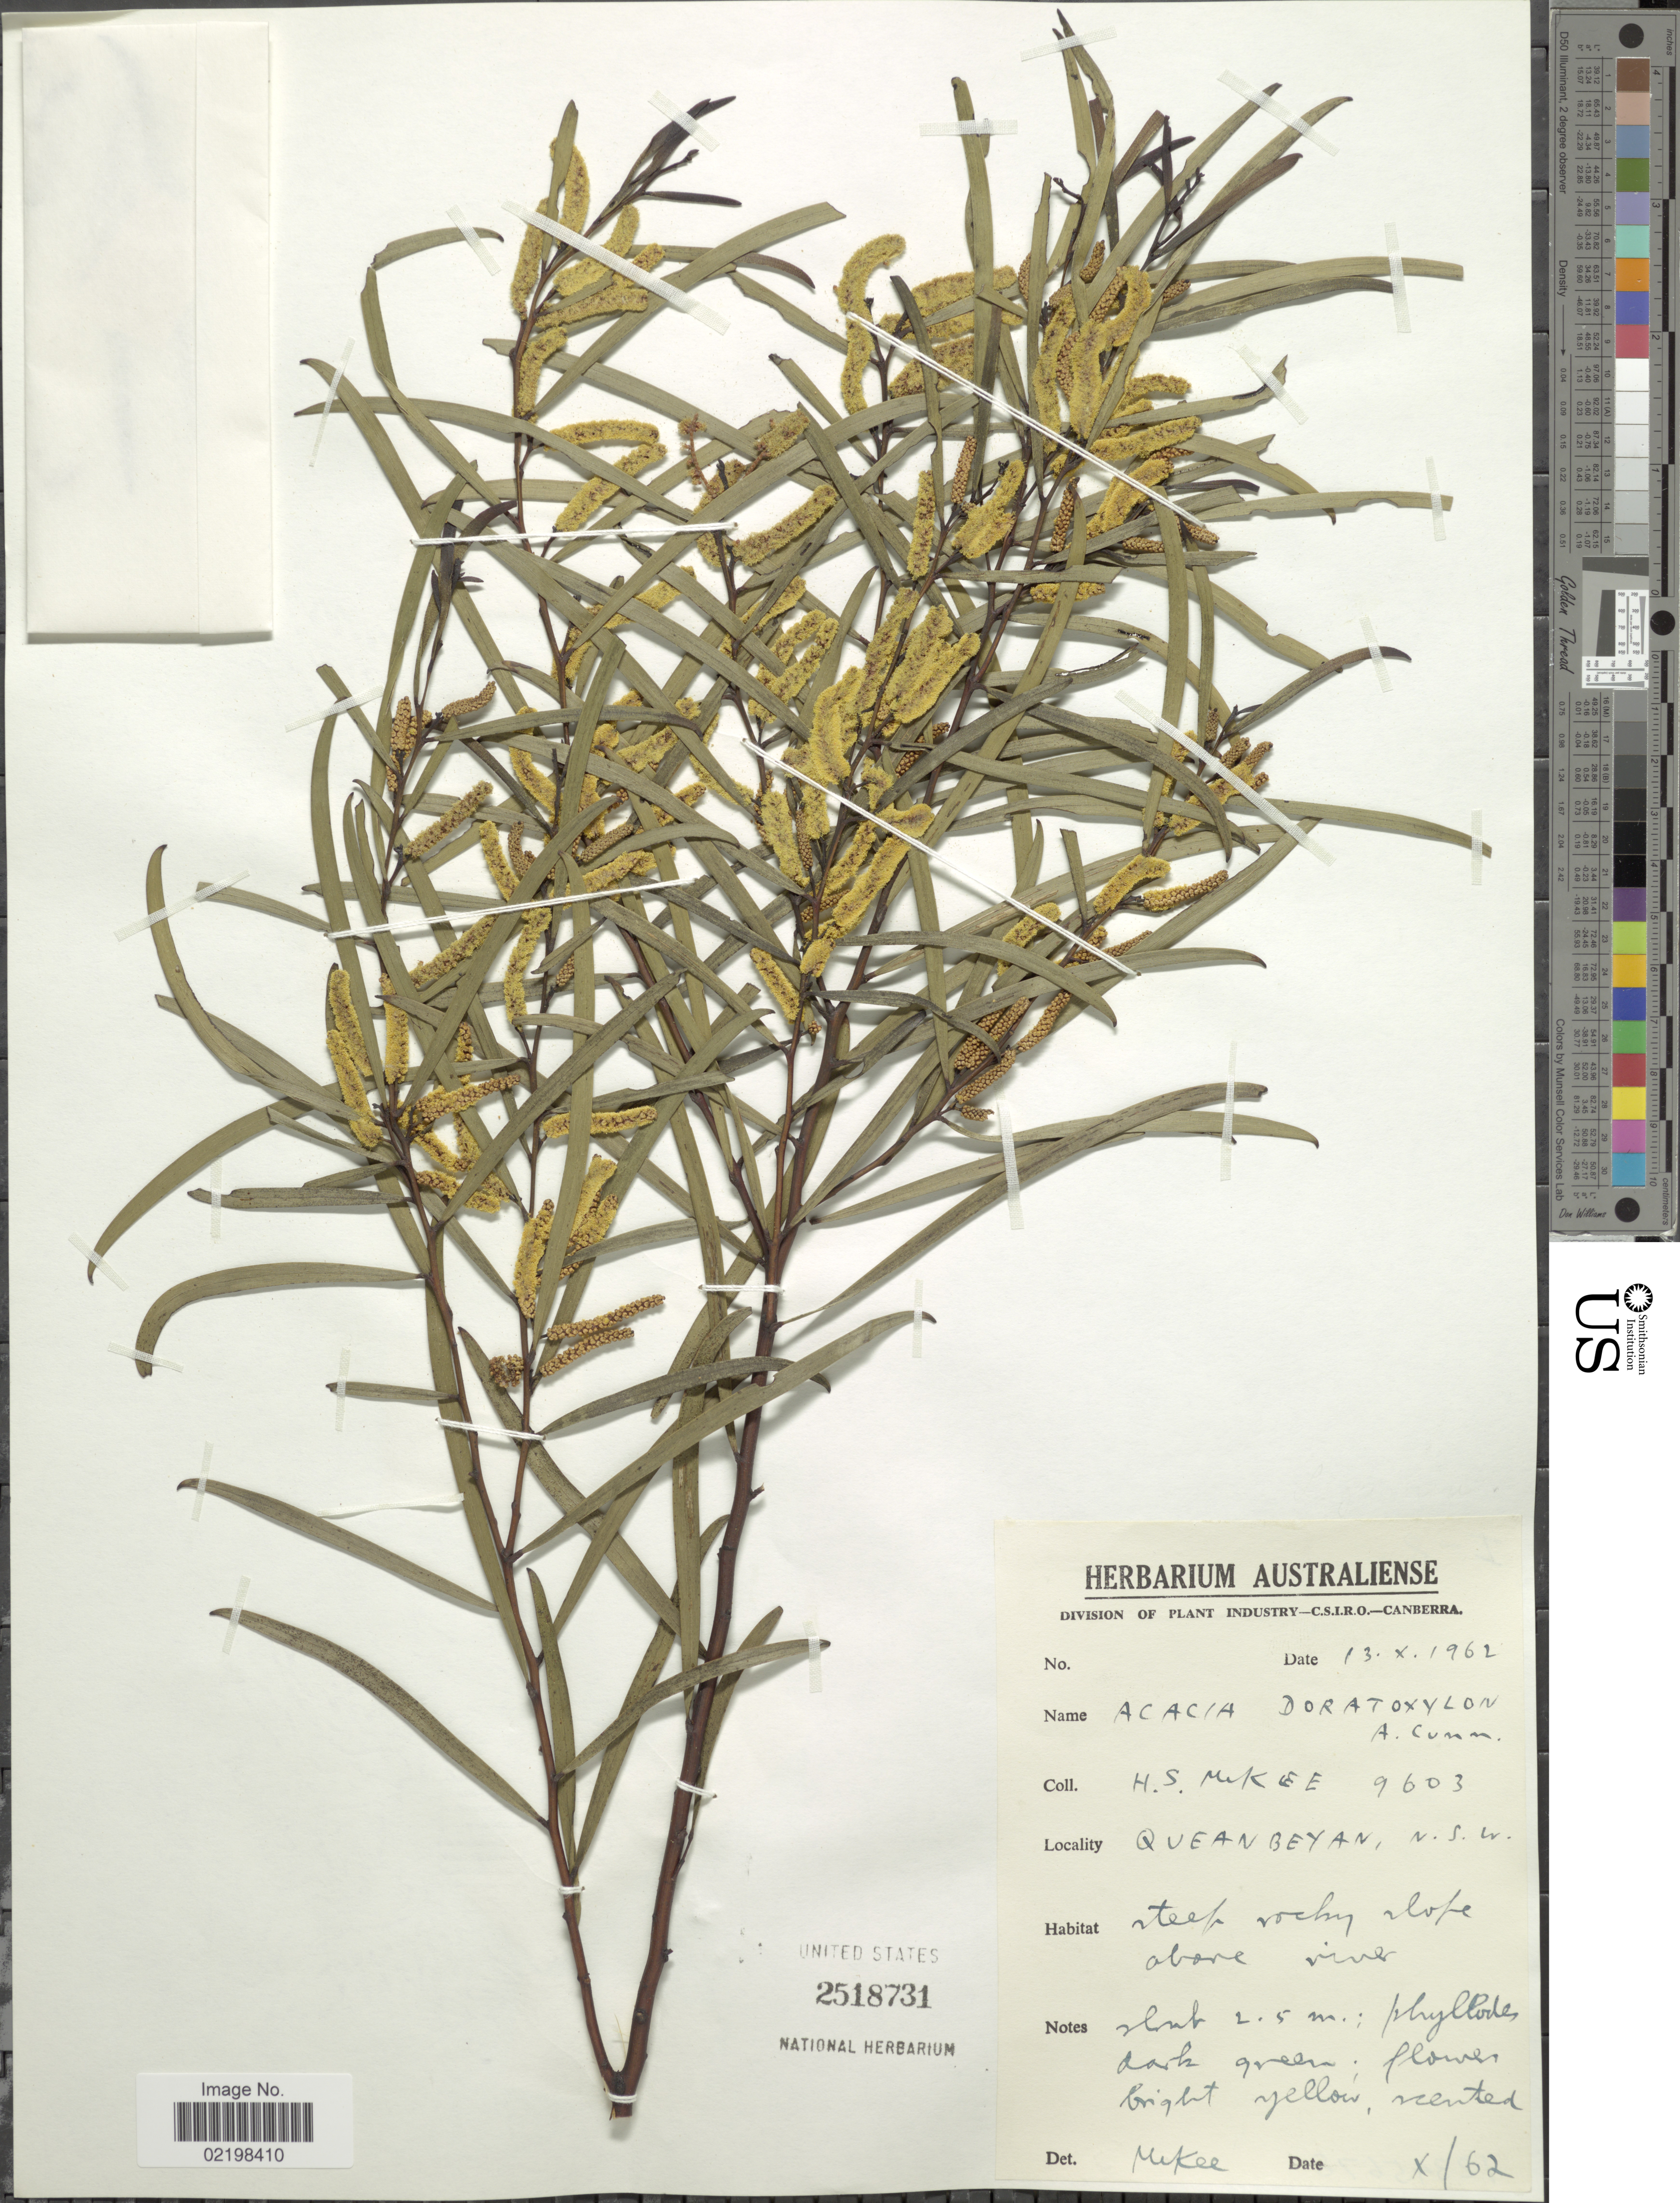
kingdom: Plantae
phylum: Tracheophyta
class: Magnoliopsida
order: Fabales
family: Fabaceae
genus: Acacia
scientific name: Acacia doratoxylon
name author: Meisn.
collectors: H. S. McKee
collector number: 9603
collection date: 1962-10-13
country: Australia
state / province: New South Wales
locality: Queanbeyan, N.S.W.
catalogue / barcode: US 2518731